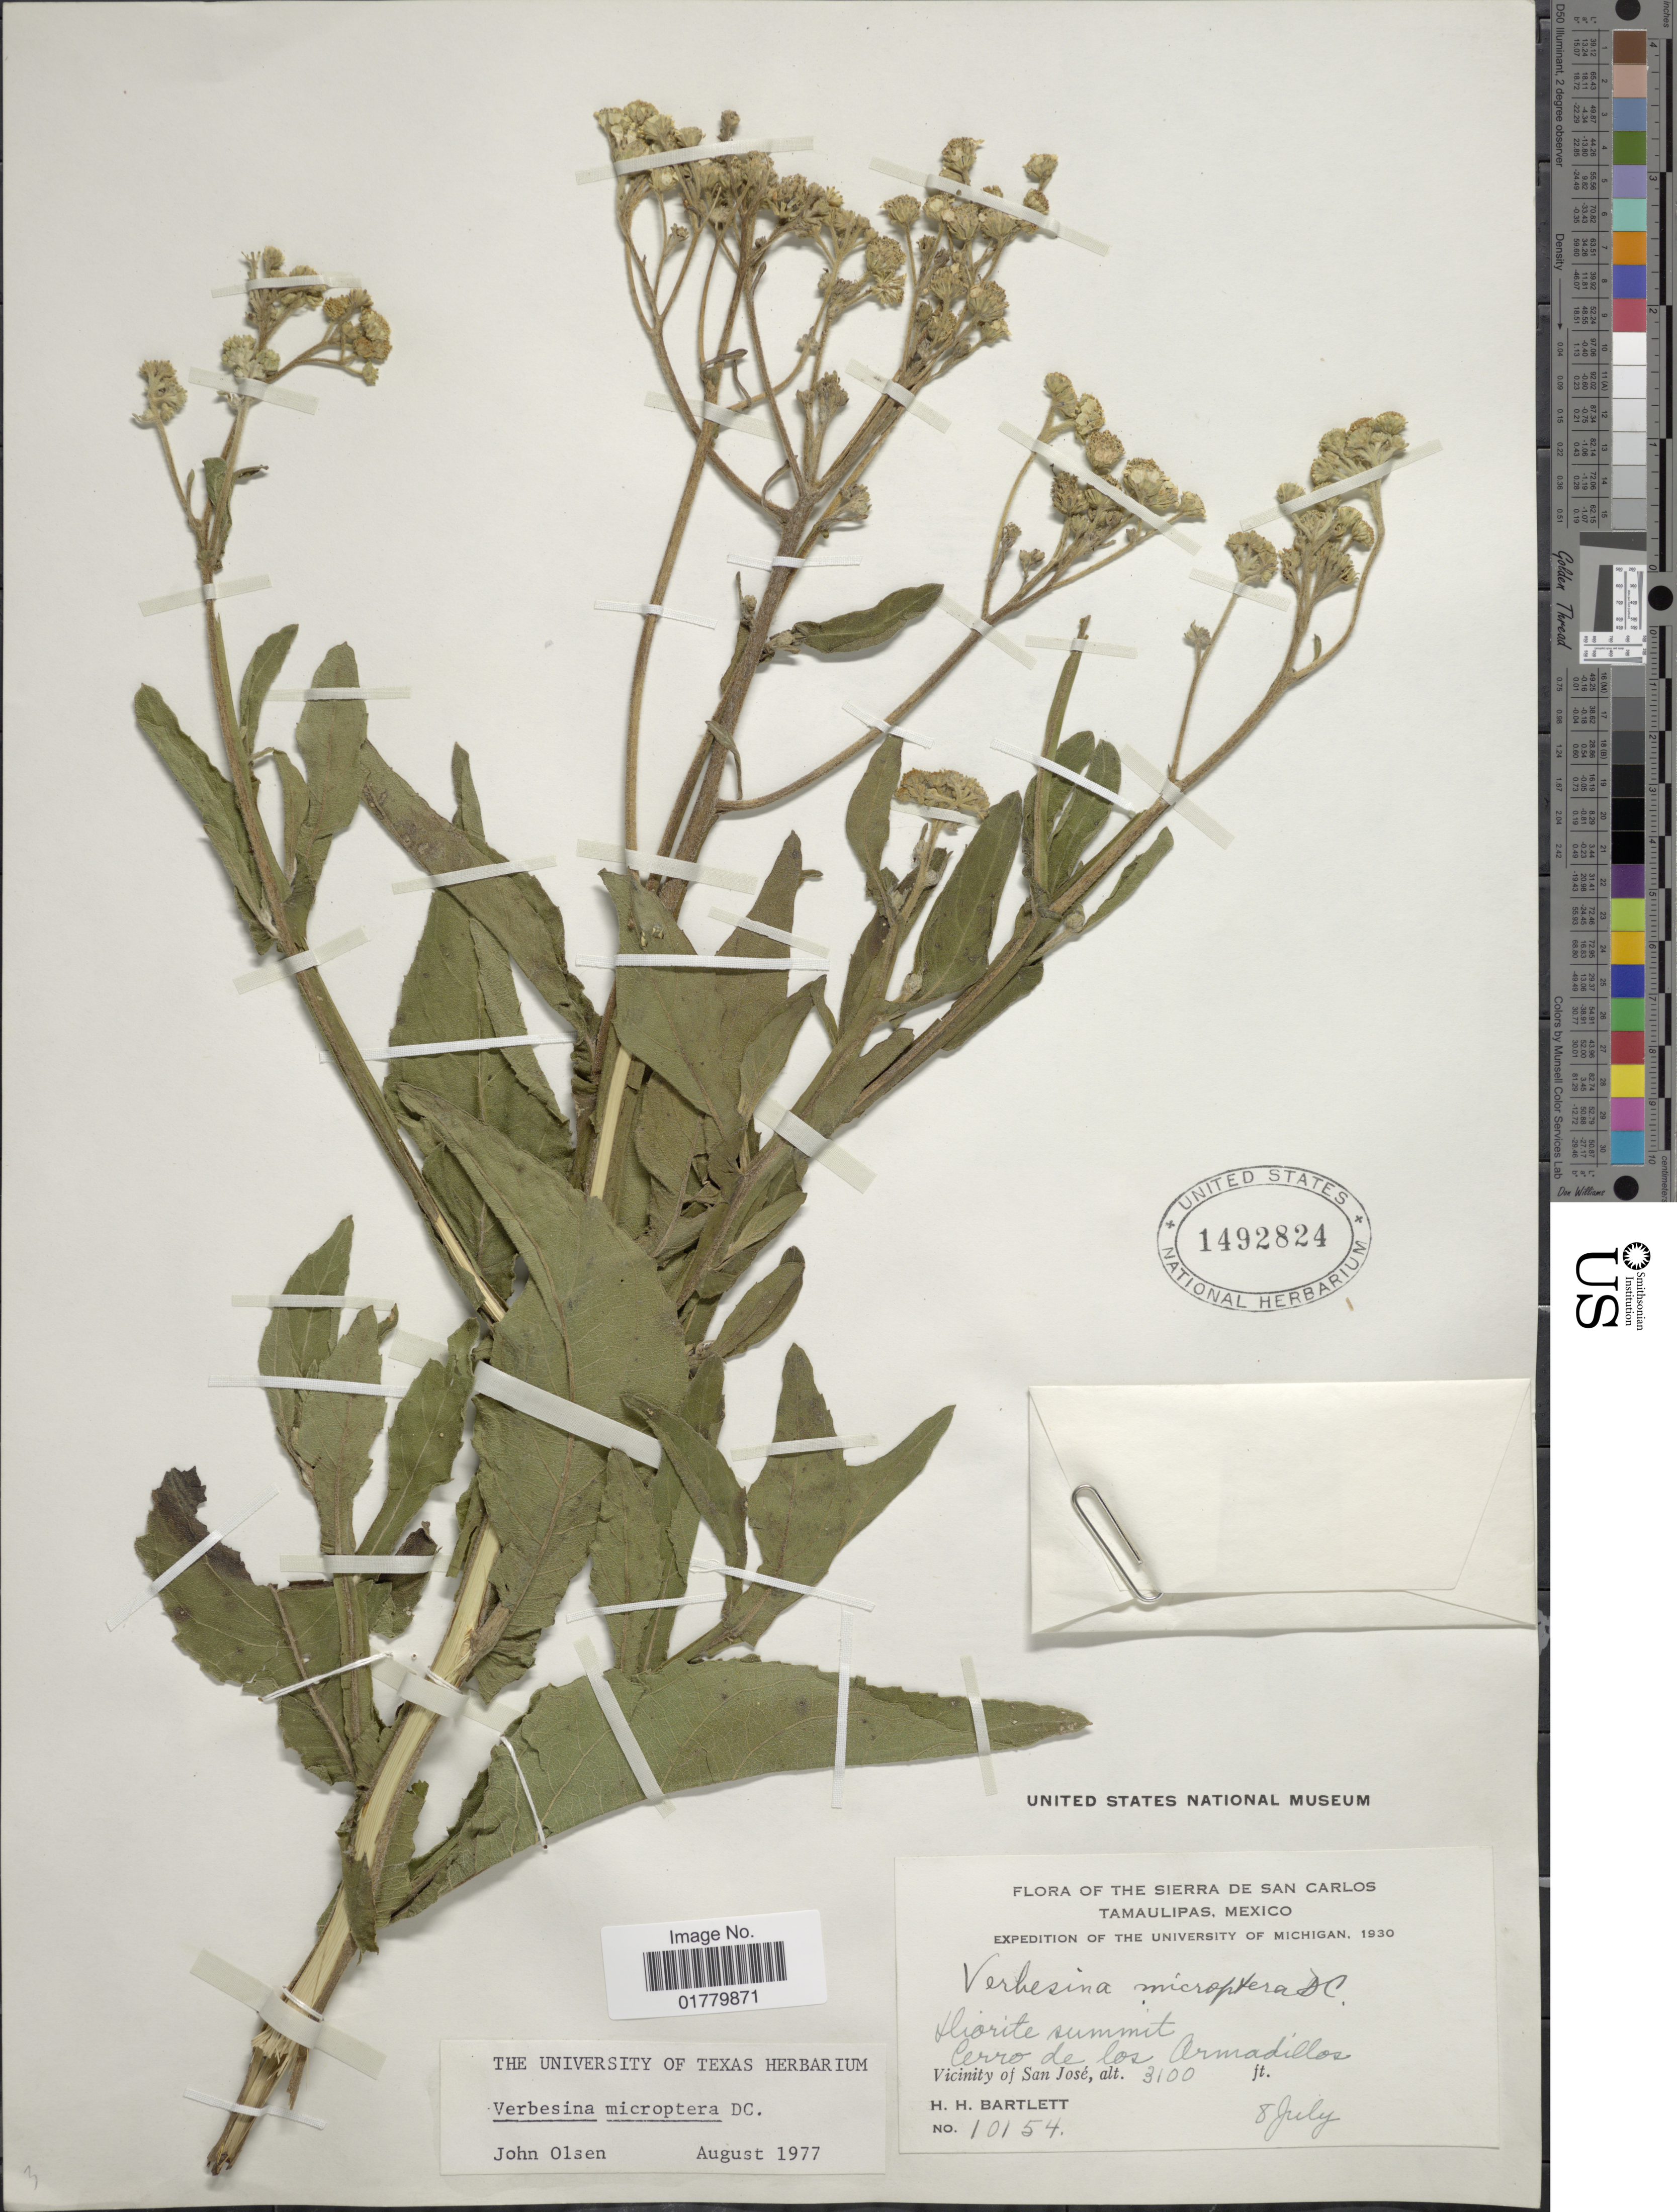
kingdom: Plantae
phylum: Tracheophyta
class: Magnoliopsida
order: Asterales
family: Asteraceae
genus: Verbesina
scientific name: Verbesina microptera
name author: DC.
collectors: H. H. Bartlett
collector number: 10154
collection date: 1930-07-08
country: Mexico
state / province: Tamaulipas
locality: The Sierra de San Carlos, Hiorite summit, Cerro de los Armadillos, Vicinity of San José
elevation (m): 945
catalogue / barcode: US 1492824